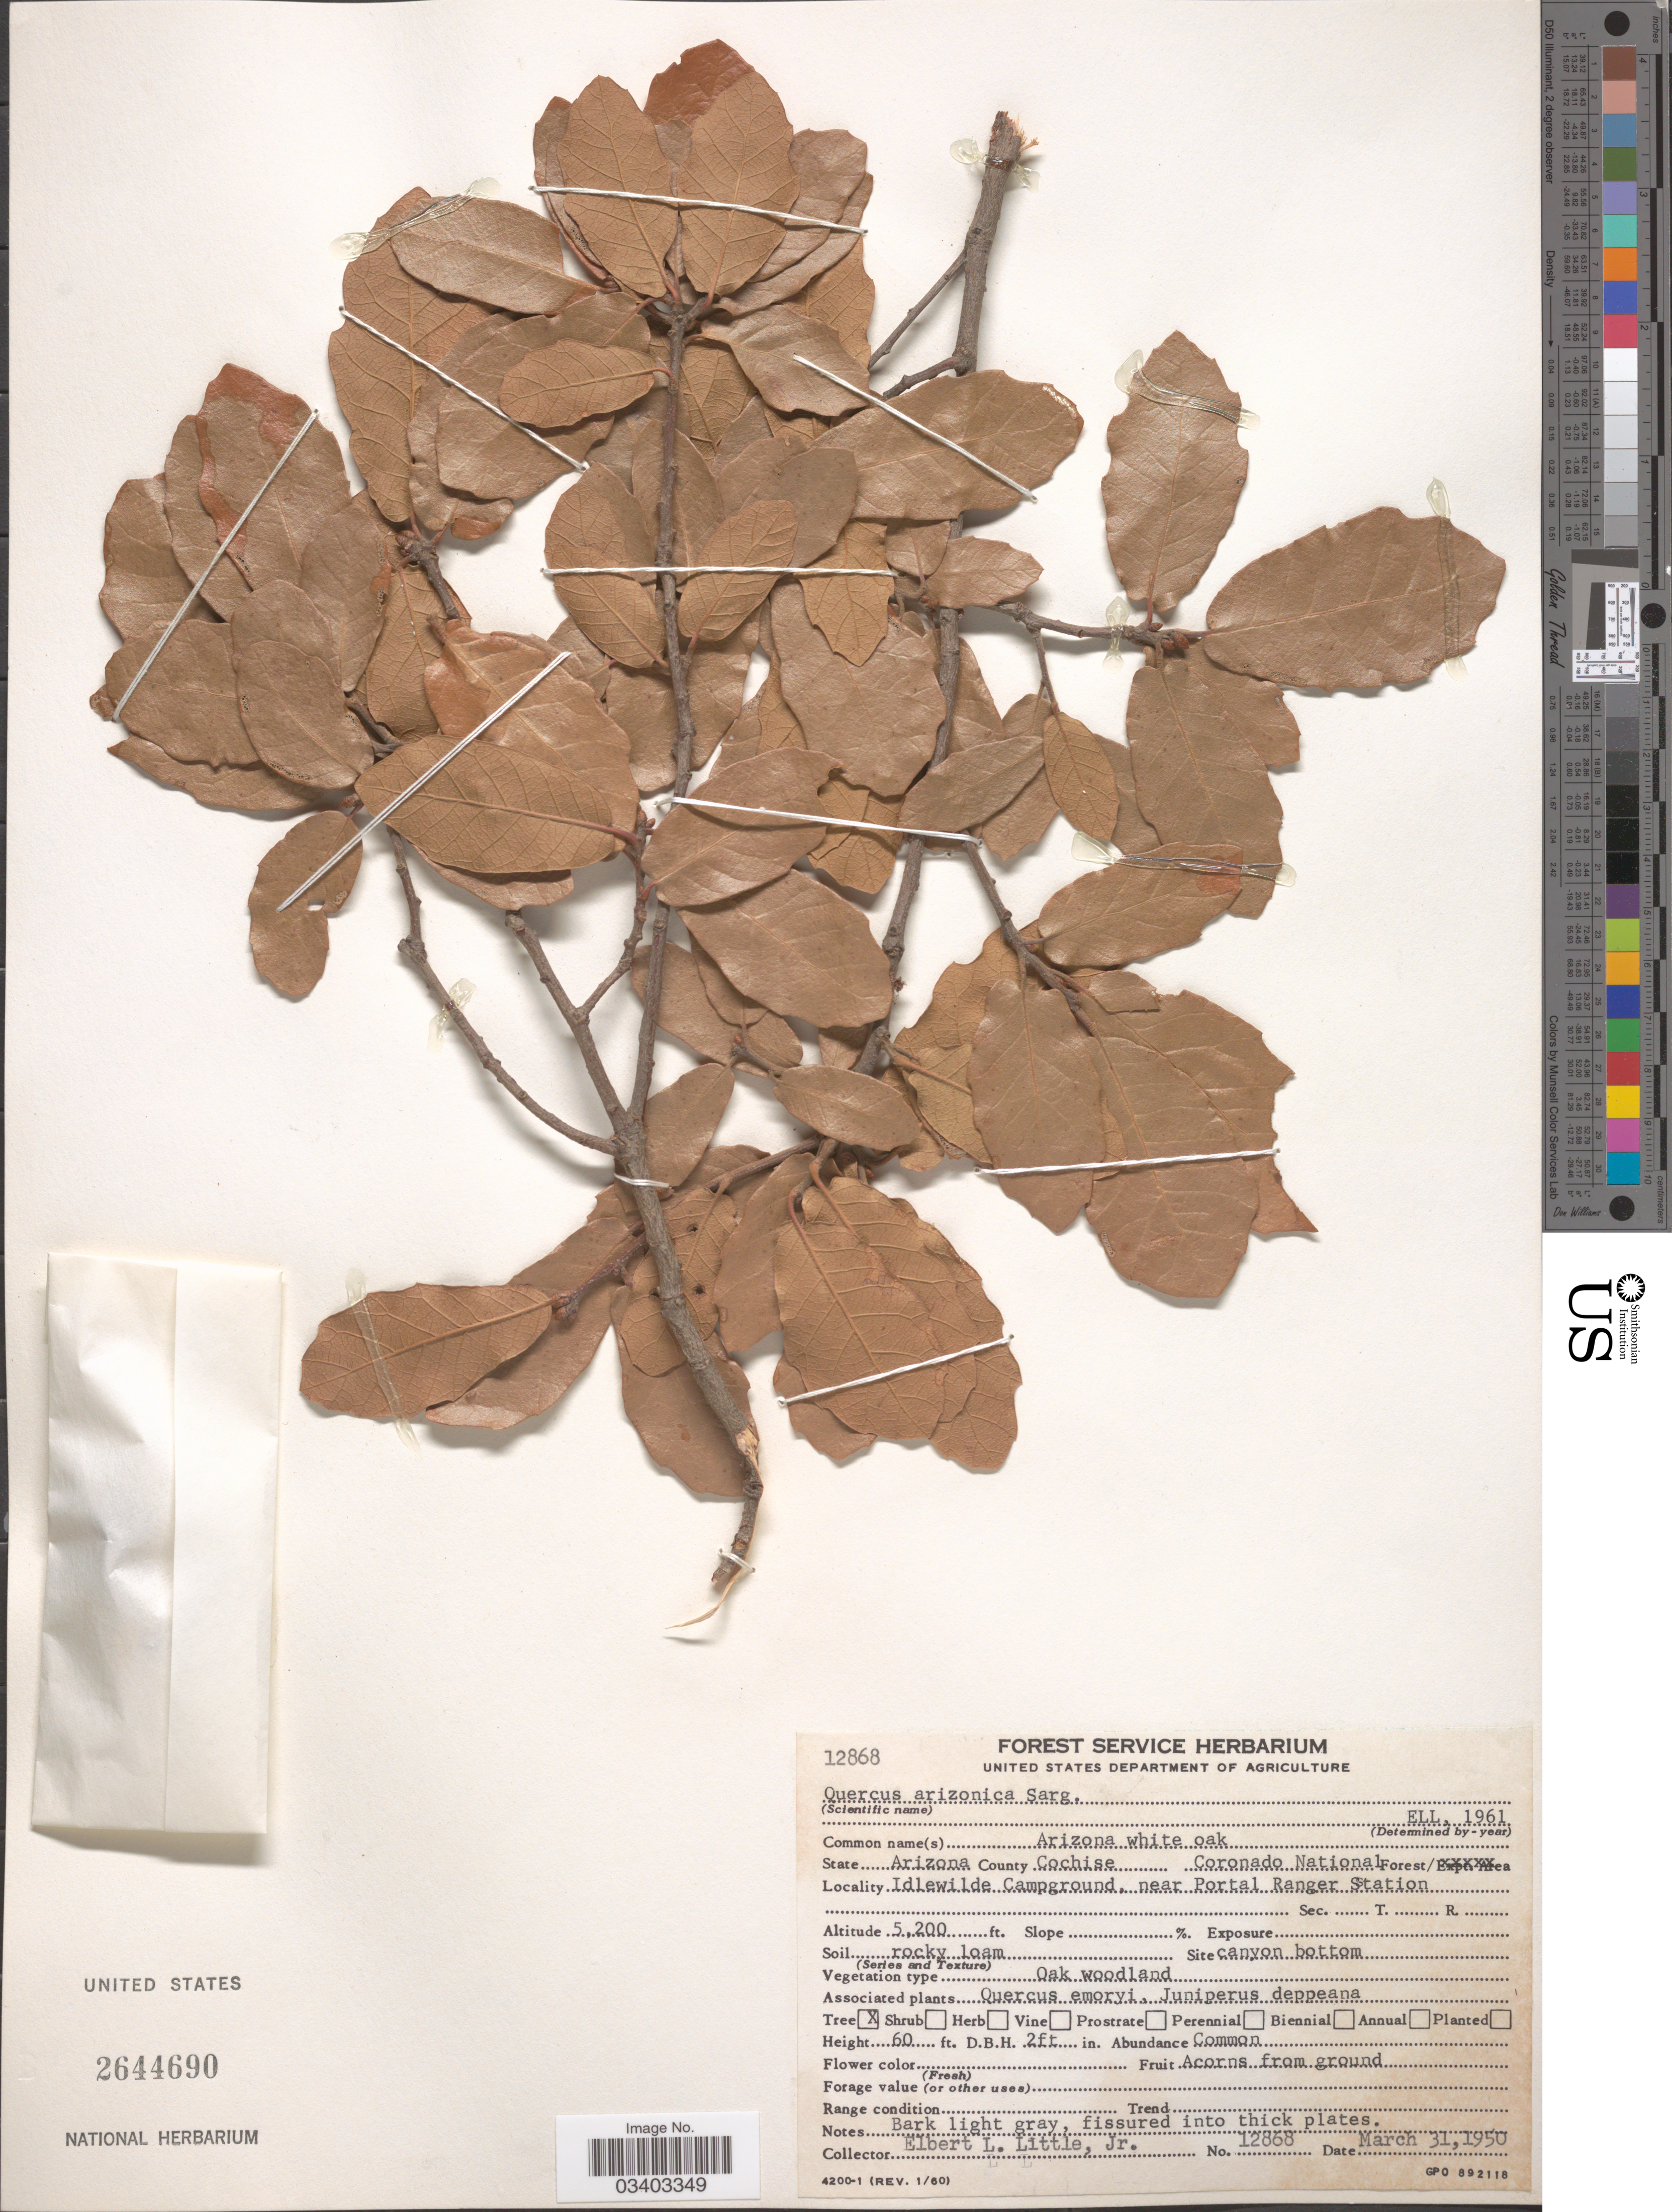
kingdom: Plantae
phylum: Tracheophyta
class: Magnoliopsida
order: Fagales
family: Fagaceae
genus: Quercus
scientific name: Quercus arizonica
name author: Sarg.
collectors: E. L. Little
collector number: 12868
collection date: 1950-03-31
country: United States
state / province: Arizona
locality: County Cochise Coronado National Forest. Idlewilde Campground, near Portal Ranger Station.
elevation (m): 1585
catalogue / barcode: US 2644690